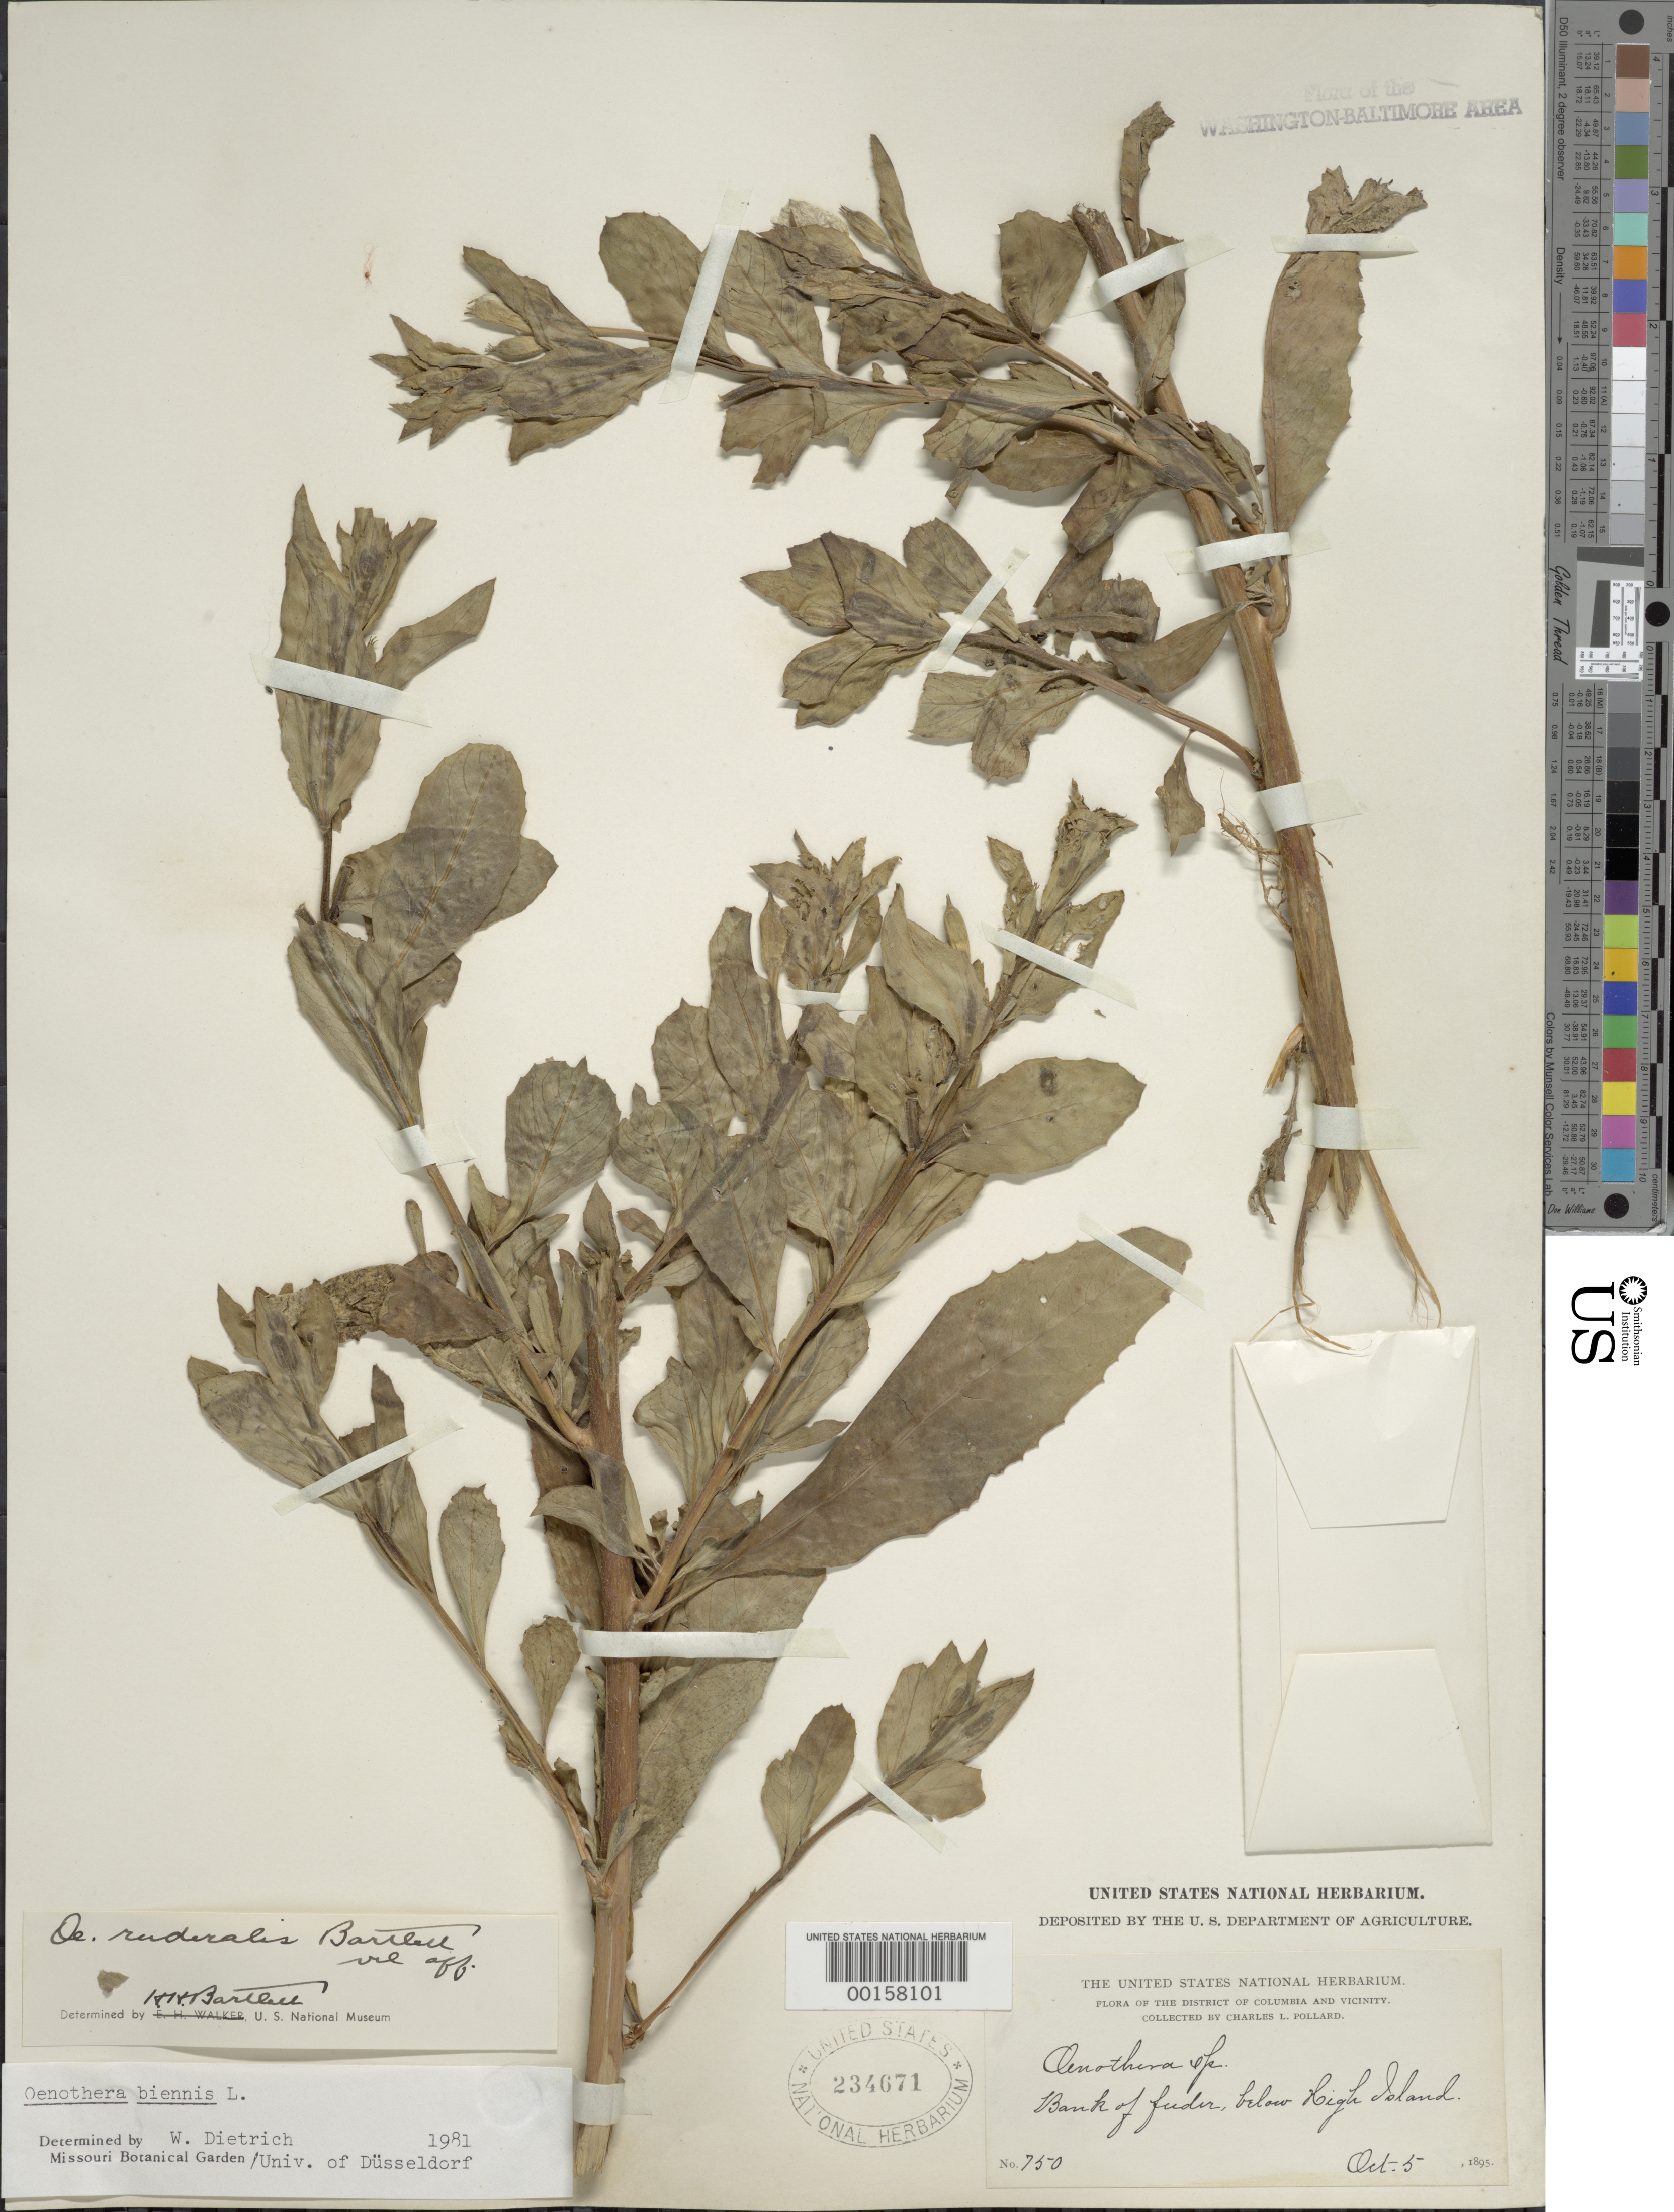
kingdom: Plantae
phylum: Tracheophyta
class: Magnoliopsida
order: Myrtales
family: Onagraceae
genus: Oenothera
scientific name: Oenothera biennis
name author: L.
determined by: Dietrich, W.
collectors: C. L. Pollard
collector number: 750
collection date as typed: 05 Oct 1895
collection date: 1895-10-05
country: United States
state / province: Maryland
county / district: Montgomery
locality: Below High Island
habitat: Bank of feeder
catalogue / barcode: US 234671